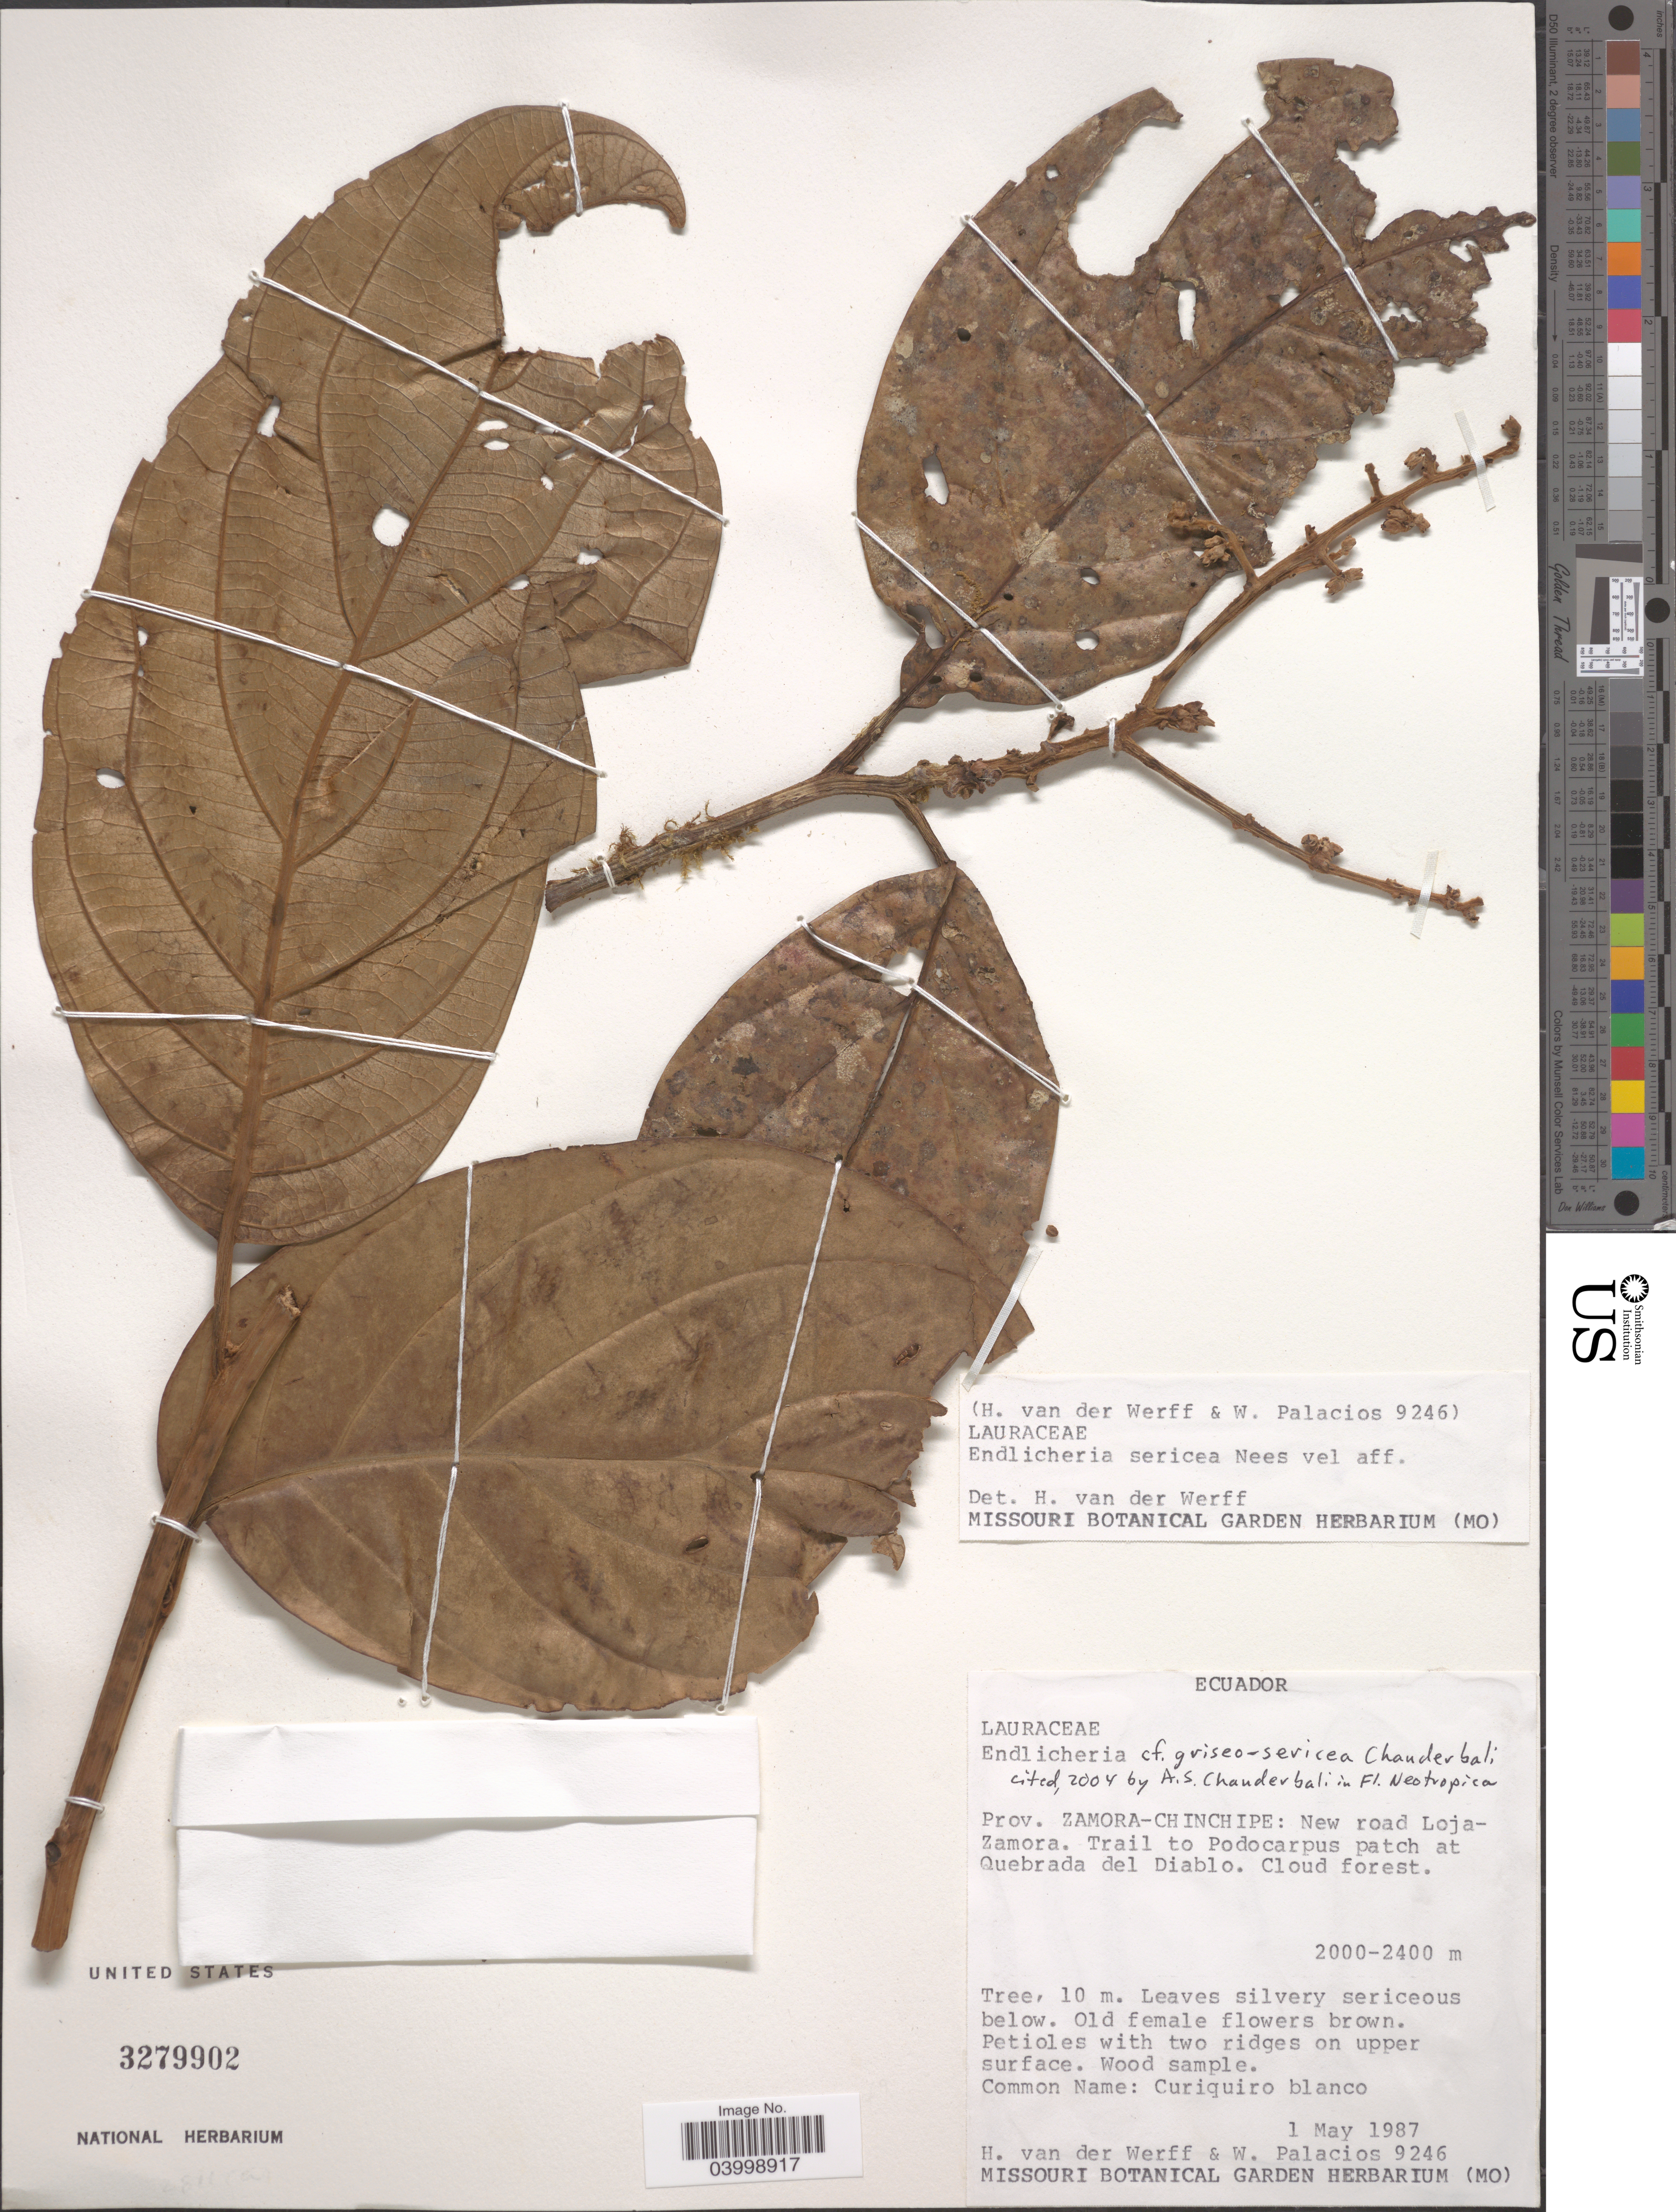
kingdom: Plantae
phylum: Tracheophyta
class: Magnoliopsida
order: Laurales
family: Lauraceae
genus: Endlicheria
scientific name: Endlicheria griseo-sericea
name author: Chanderb.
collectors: H. van der Werff & W. Palacios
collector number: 9246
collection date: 1987-05-01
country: Ecuador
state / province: Zamora-Chinchipe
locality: New road Loja-Zamora. Trail to Podocarpus patch at Quebrada del Diablo.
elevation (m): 2000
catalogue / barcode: US 3279902